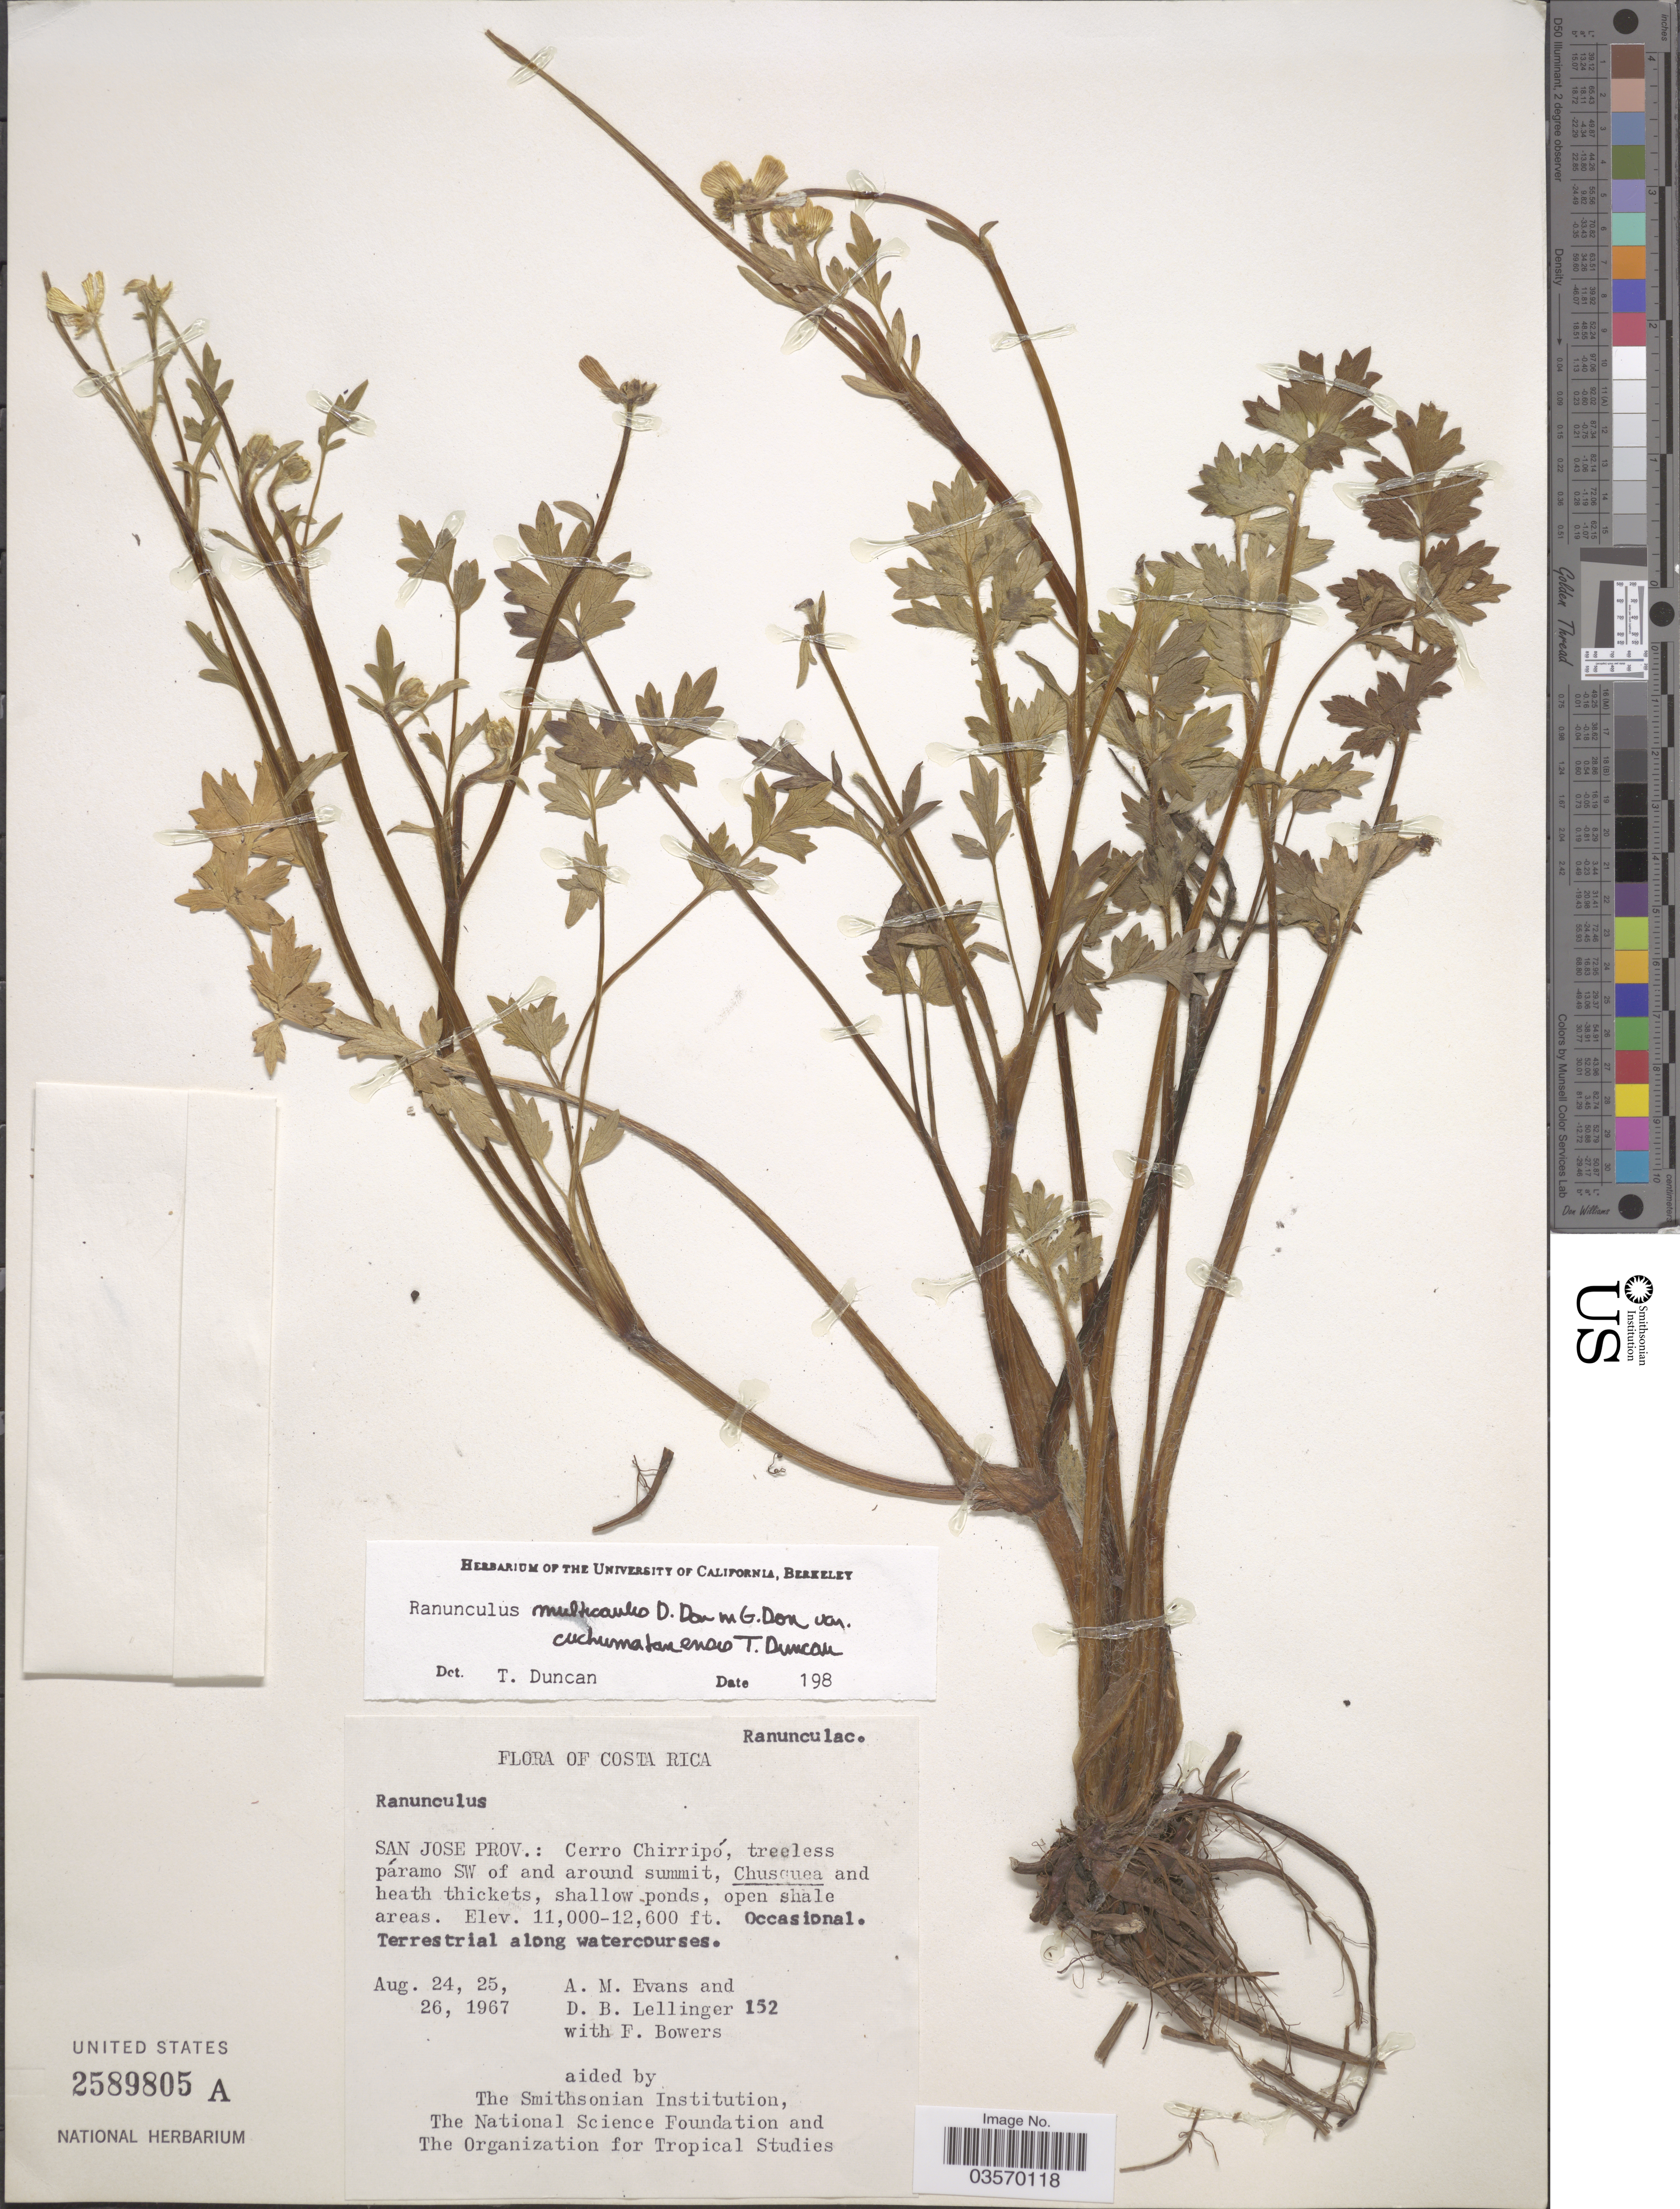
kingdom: Plantae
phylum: Tracheophyta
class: Magnoliopsida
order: Ranunculales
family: Ranunculaceae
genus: Ranunculus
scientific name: Ranunculus multicaulis var. cuchumatanensis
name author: T. Duncan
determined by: Duncan, T.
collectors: A. M. Evans, D. B. Lellinger & F. Bowers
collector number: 152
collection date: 1967-08-24/1967-08-26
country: Costa Rica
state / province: San José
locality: Cerro Chirripó, treeless páramo SW of and around summit. Terrestrial along watercourses.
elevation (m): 3353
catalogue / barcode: US 2589805A